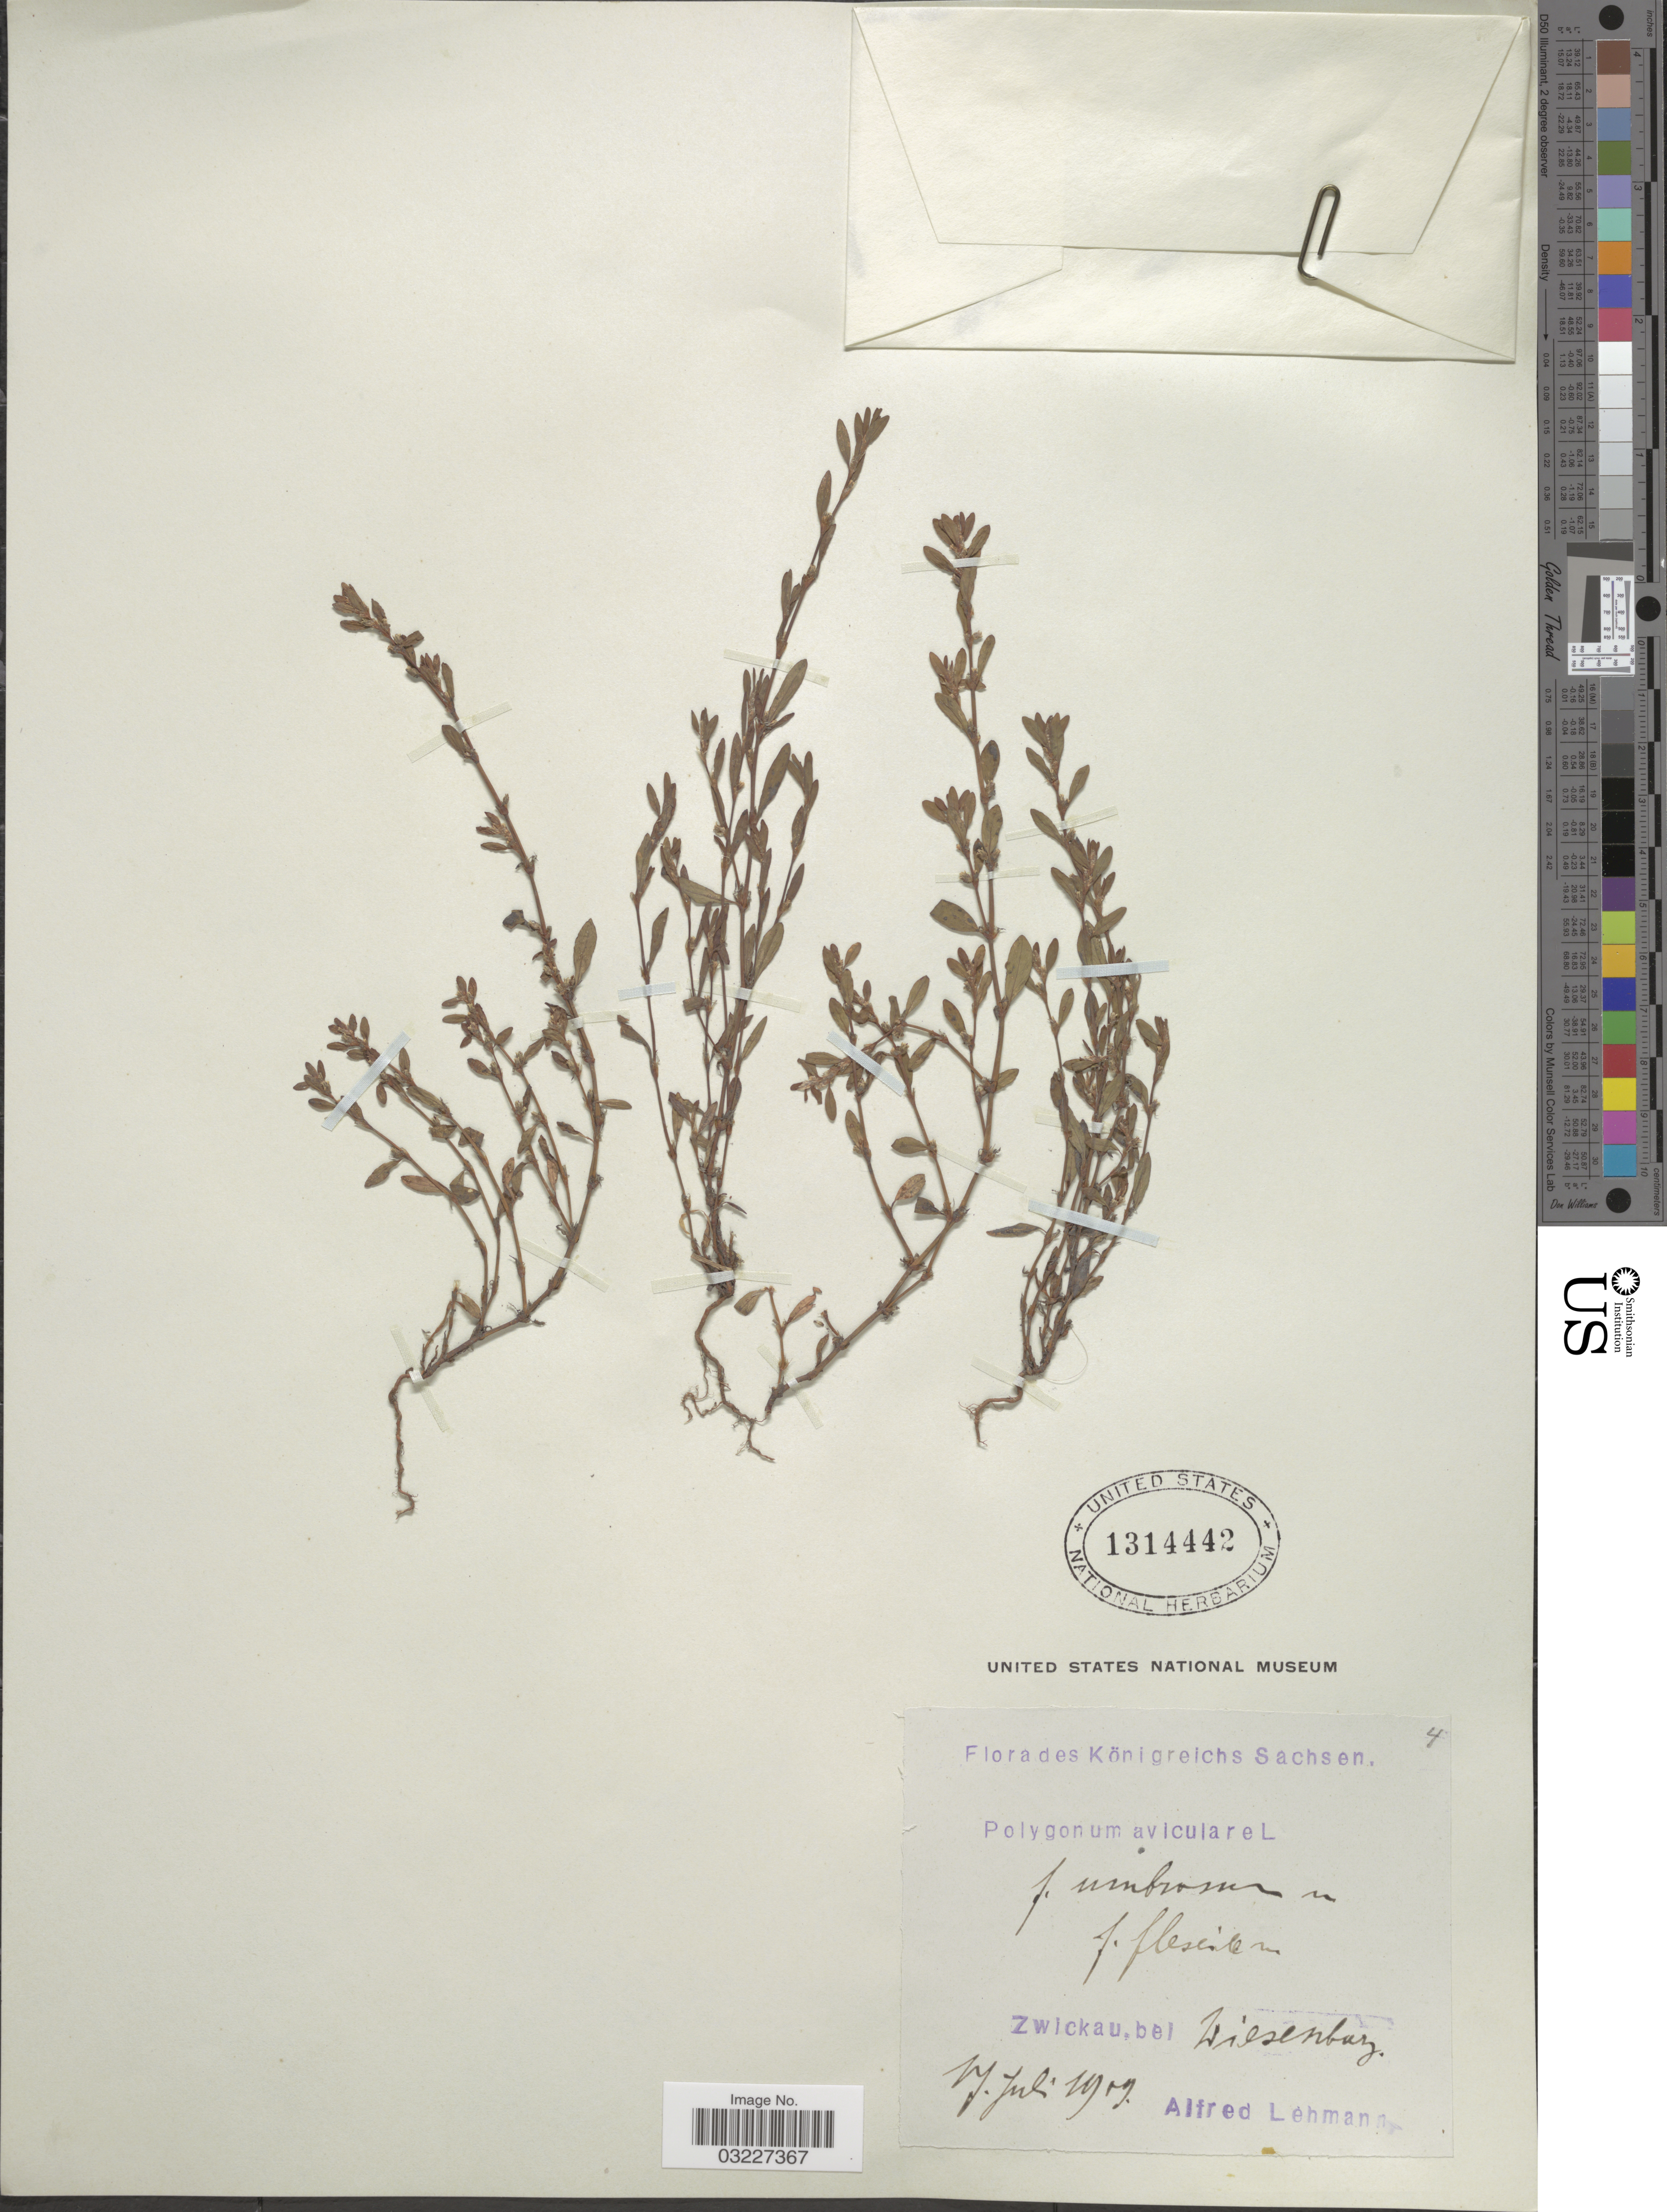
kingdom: Plantae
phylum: Tracheophyta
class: Magnoliopsida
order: Caryophyllales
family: Polygonaceae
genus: Polygonum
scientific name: Polygonum aviculare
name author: L.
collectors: A. Lehmann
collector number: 4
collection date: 1909-07-17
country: Germany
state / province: Sachsen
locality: Königreichs Sachsen. Zwickau, bel Wiesenburg.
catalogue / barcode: US 1314442